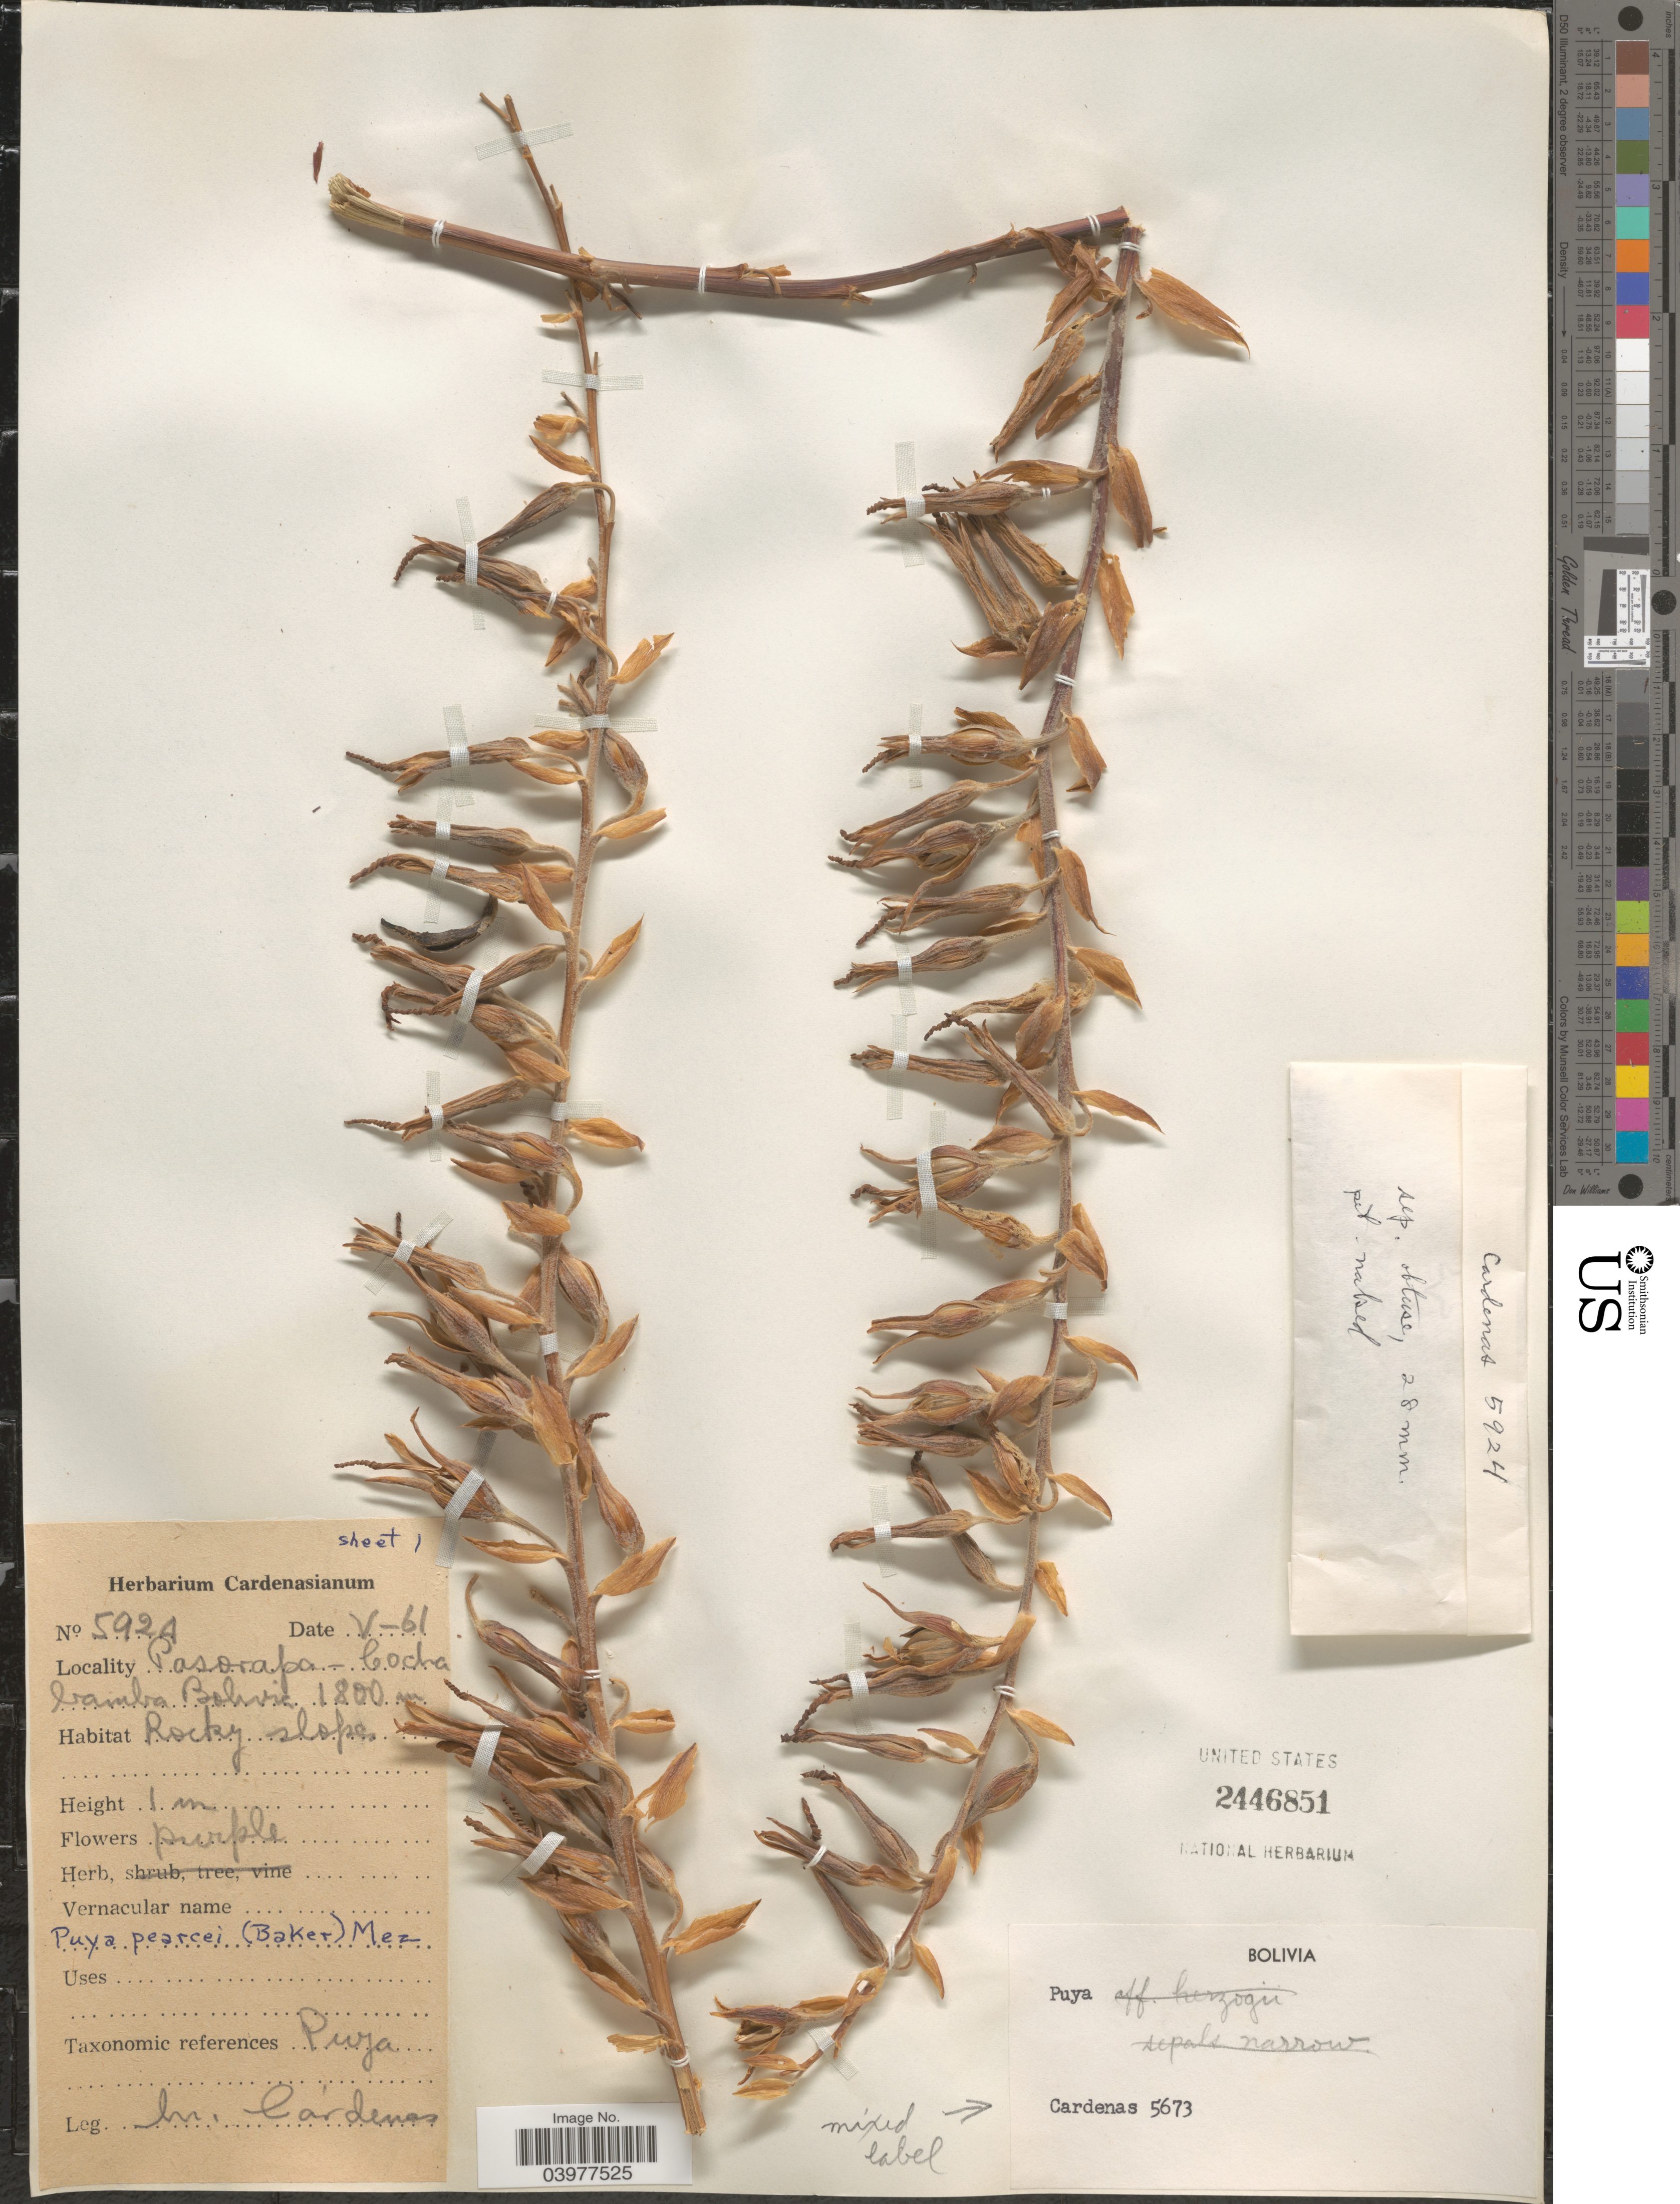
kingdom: Plantae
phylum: Tracheophyta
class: Liliopsida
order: Poales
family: Bromeliaceae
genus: Puya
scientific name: Puya pearcei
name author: (Baker) Mez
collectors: M. Cárdenas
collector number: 5924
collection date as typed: Transcribed d/m/y: /5/61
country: Bolivia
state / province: Cochabamba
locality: Pasorapa.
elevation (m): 1800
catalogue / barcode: US 2446851